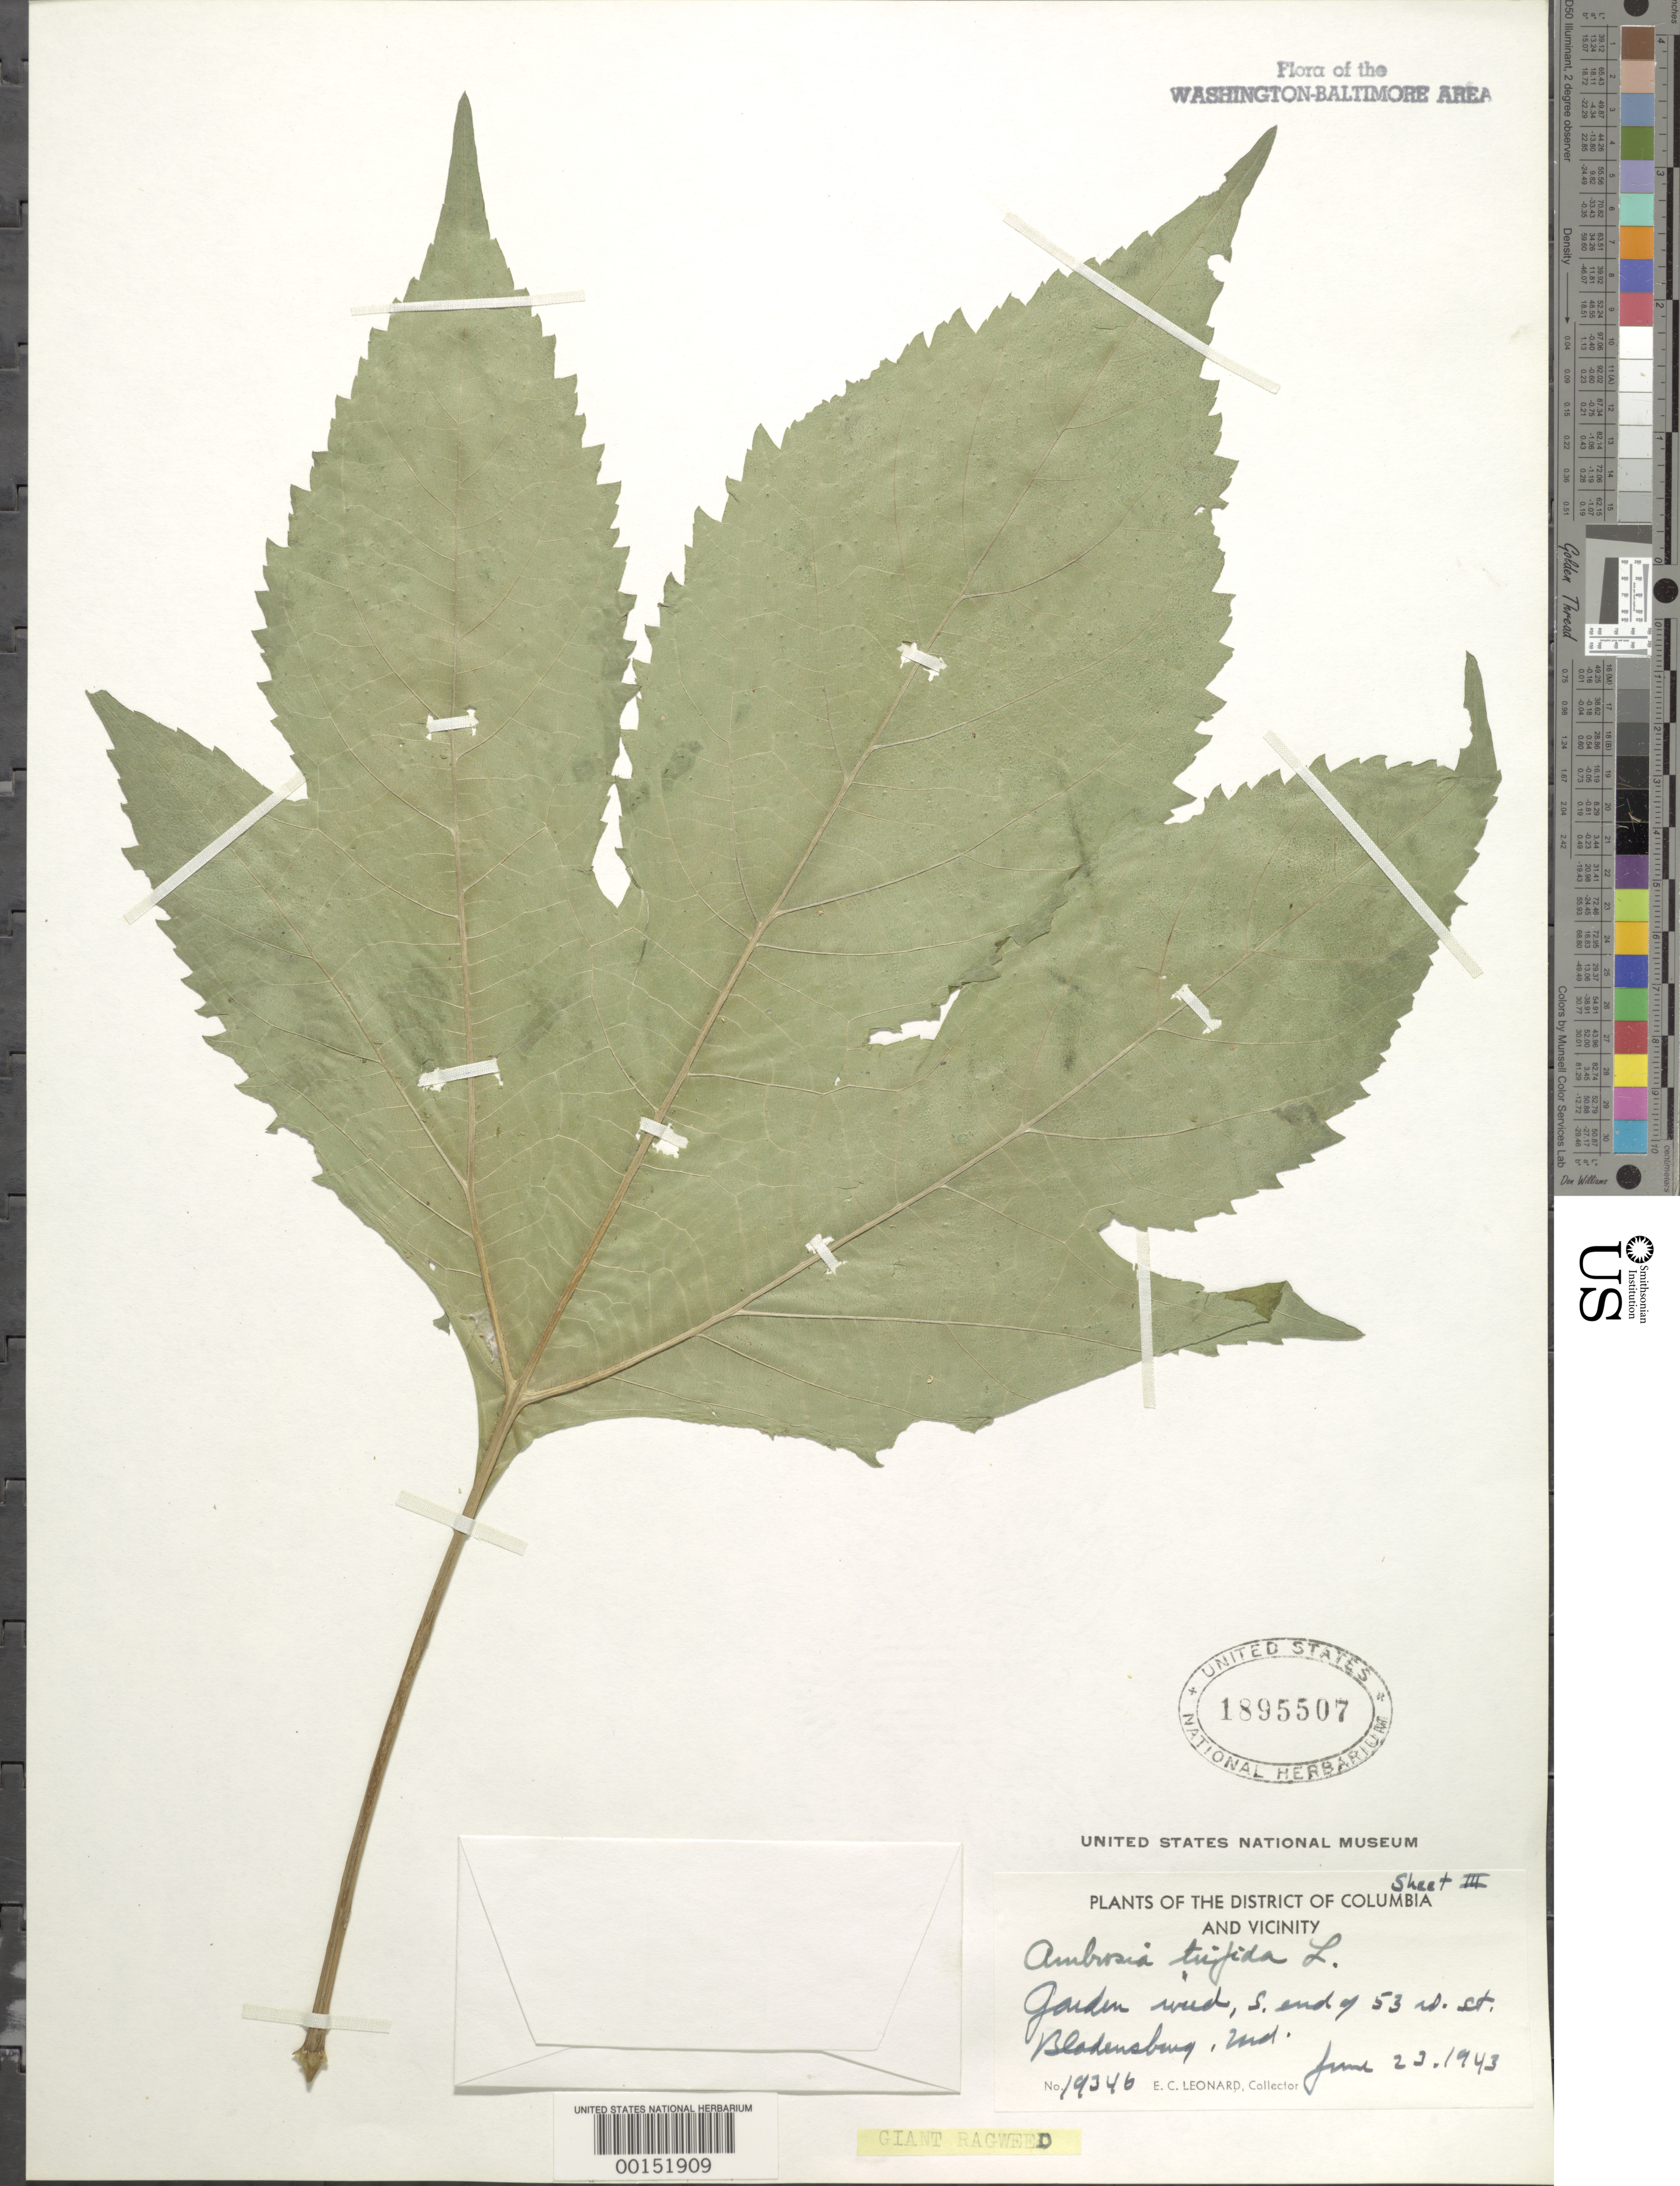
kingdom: Plantae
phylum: Tracheophyta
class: Magnoliopsida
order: Asterales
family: Asteraceae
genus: Ambrosia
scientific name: Ambrosia trifida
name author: L.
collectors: E. C. Leonard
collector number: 19346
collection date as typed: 23 Jun 1943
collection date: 1943-06-23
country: United States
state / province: Maryland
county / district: Prince George's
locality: Bladensburg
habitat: Leonards garden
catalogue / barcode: US 1895507